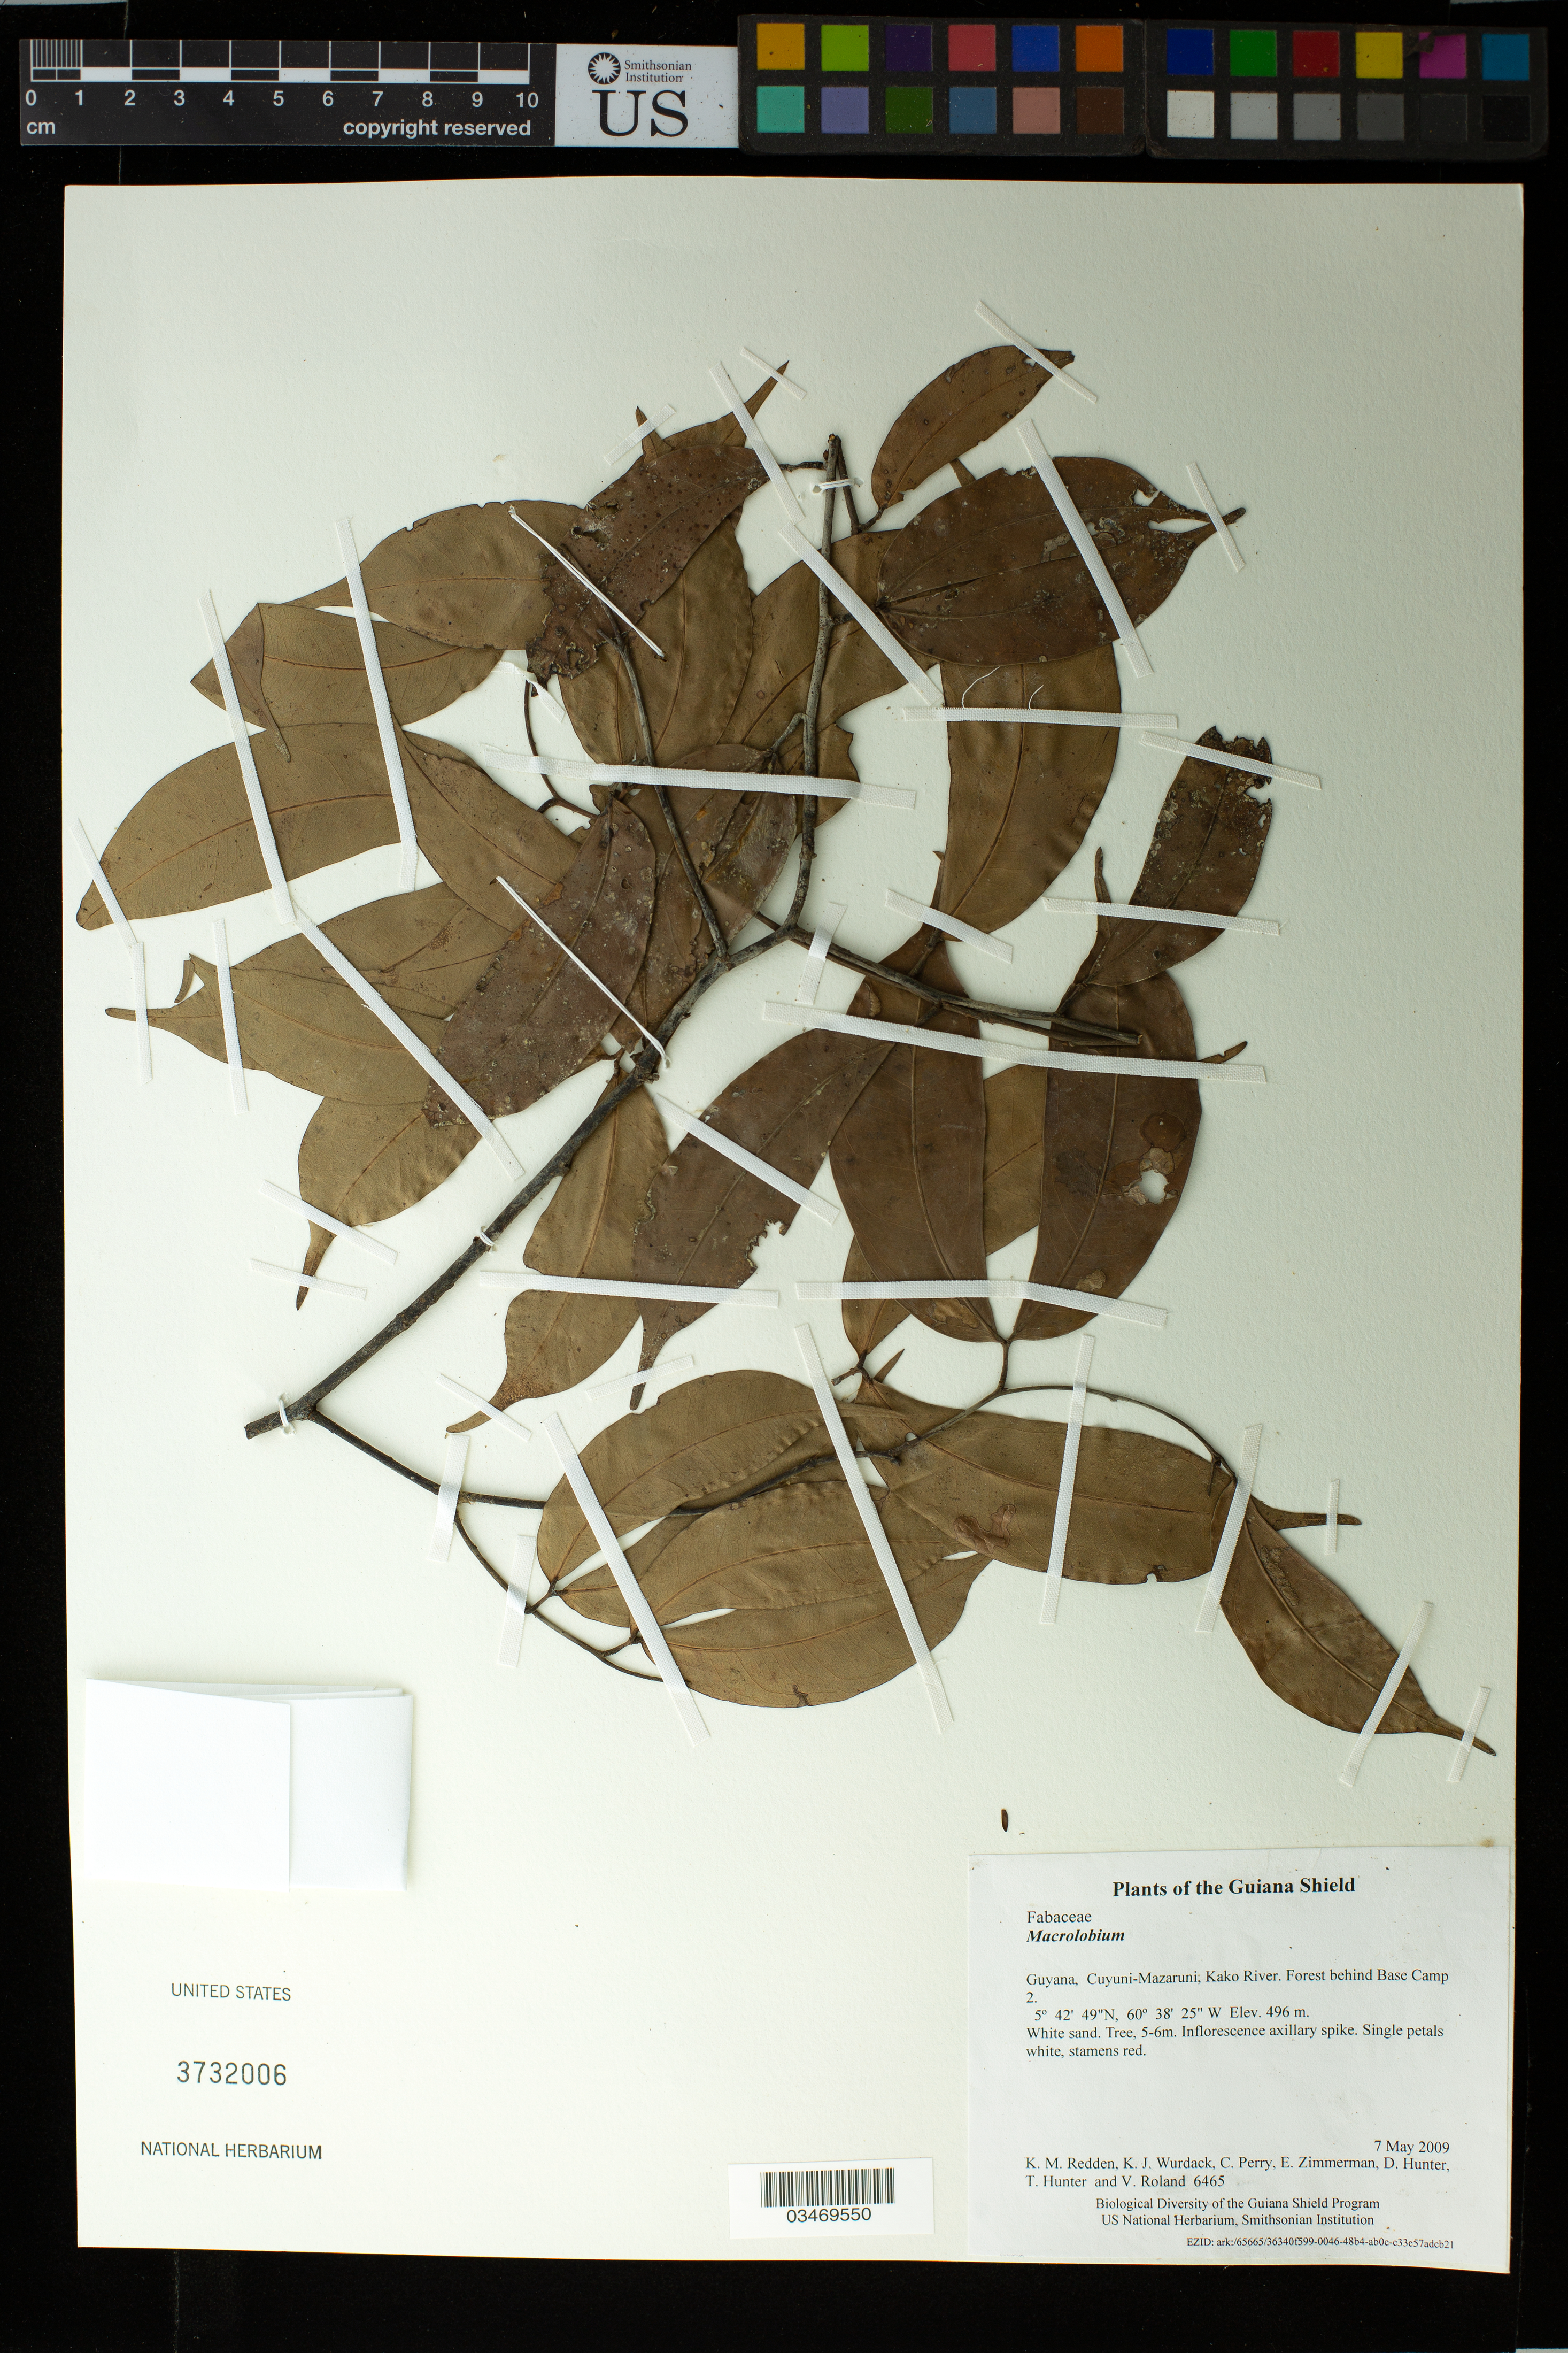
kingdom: Plantae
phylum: Tracheophyta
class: Magnoliopsida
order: Fabales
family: Fabaceae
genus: Macrolobium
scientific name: Macrolobium sp.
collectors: K. M. Redden, K. Wurdack, C. Perry, E. Zimmerman, D. Hunter, T. Hunter & V. Roland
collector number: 6465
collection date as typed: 7 May 2009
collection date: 2009-05-07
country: Guyana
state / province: Cuyuni-Mazaruni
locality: Kako River. Forest behind Base Camp 2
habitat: White sand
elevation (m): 496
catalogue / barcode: US 3732006